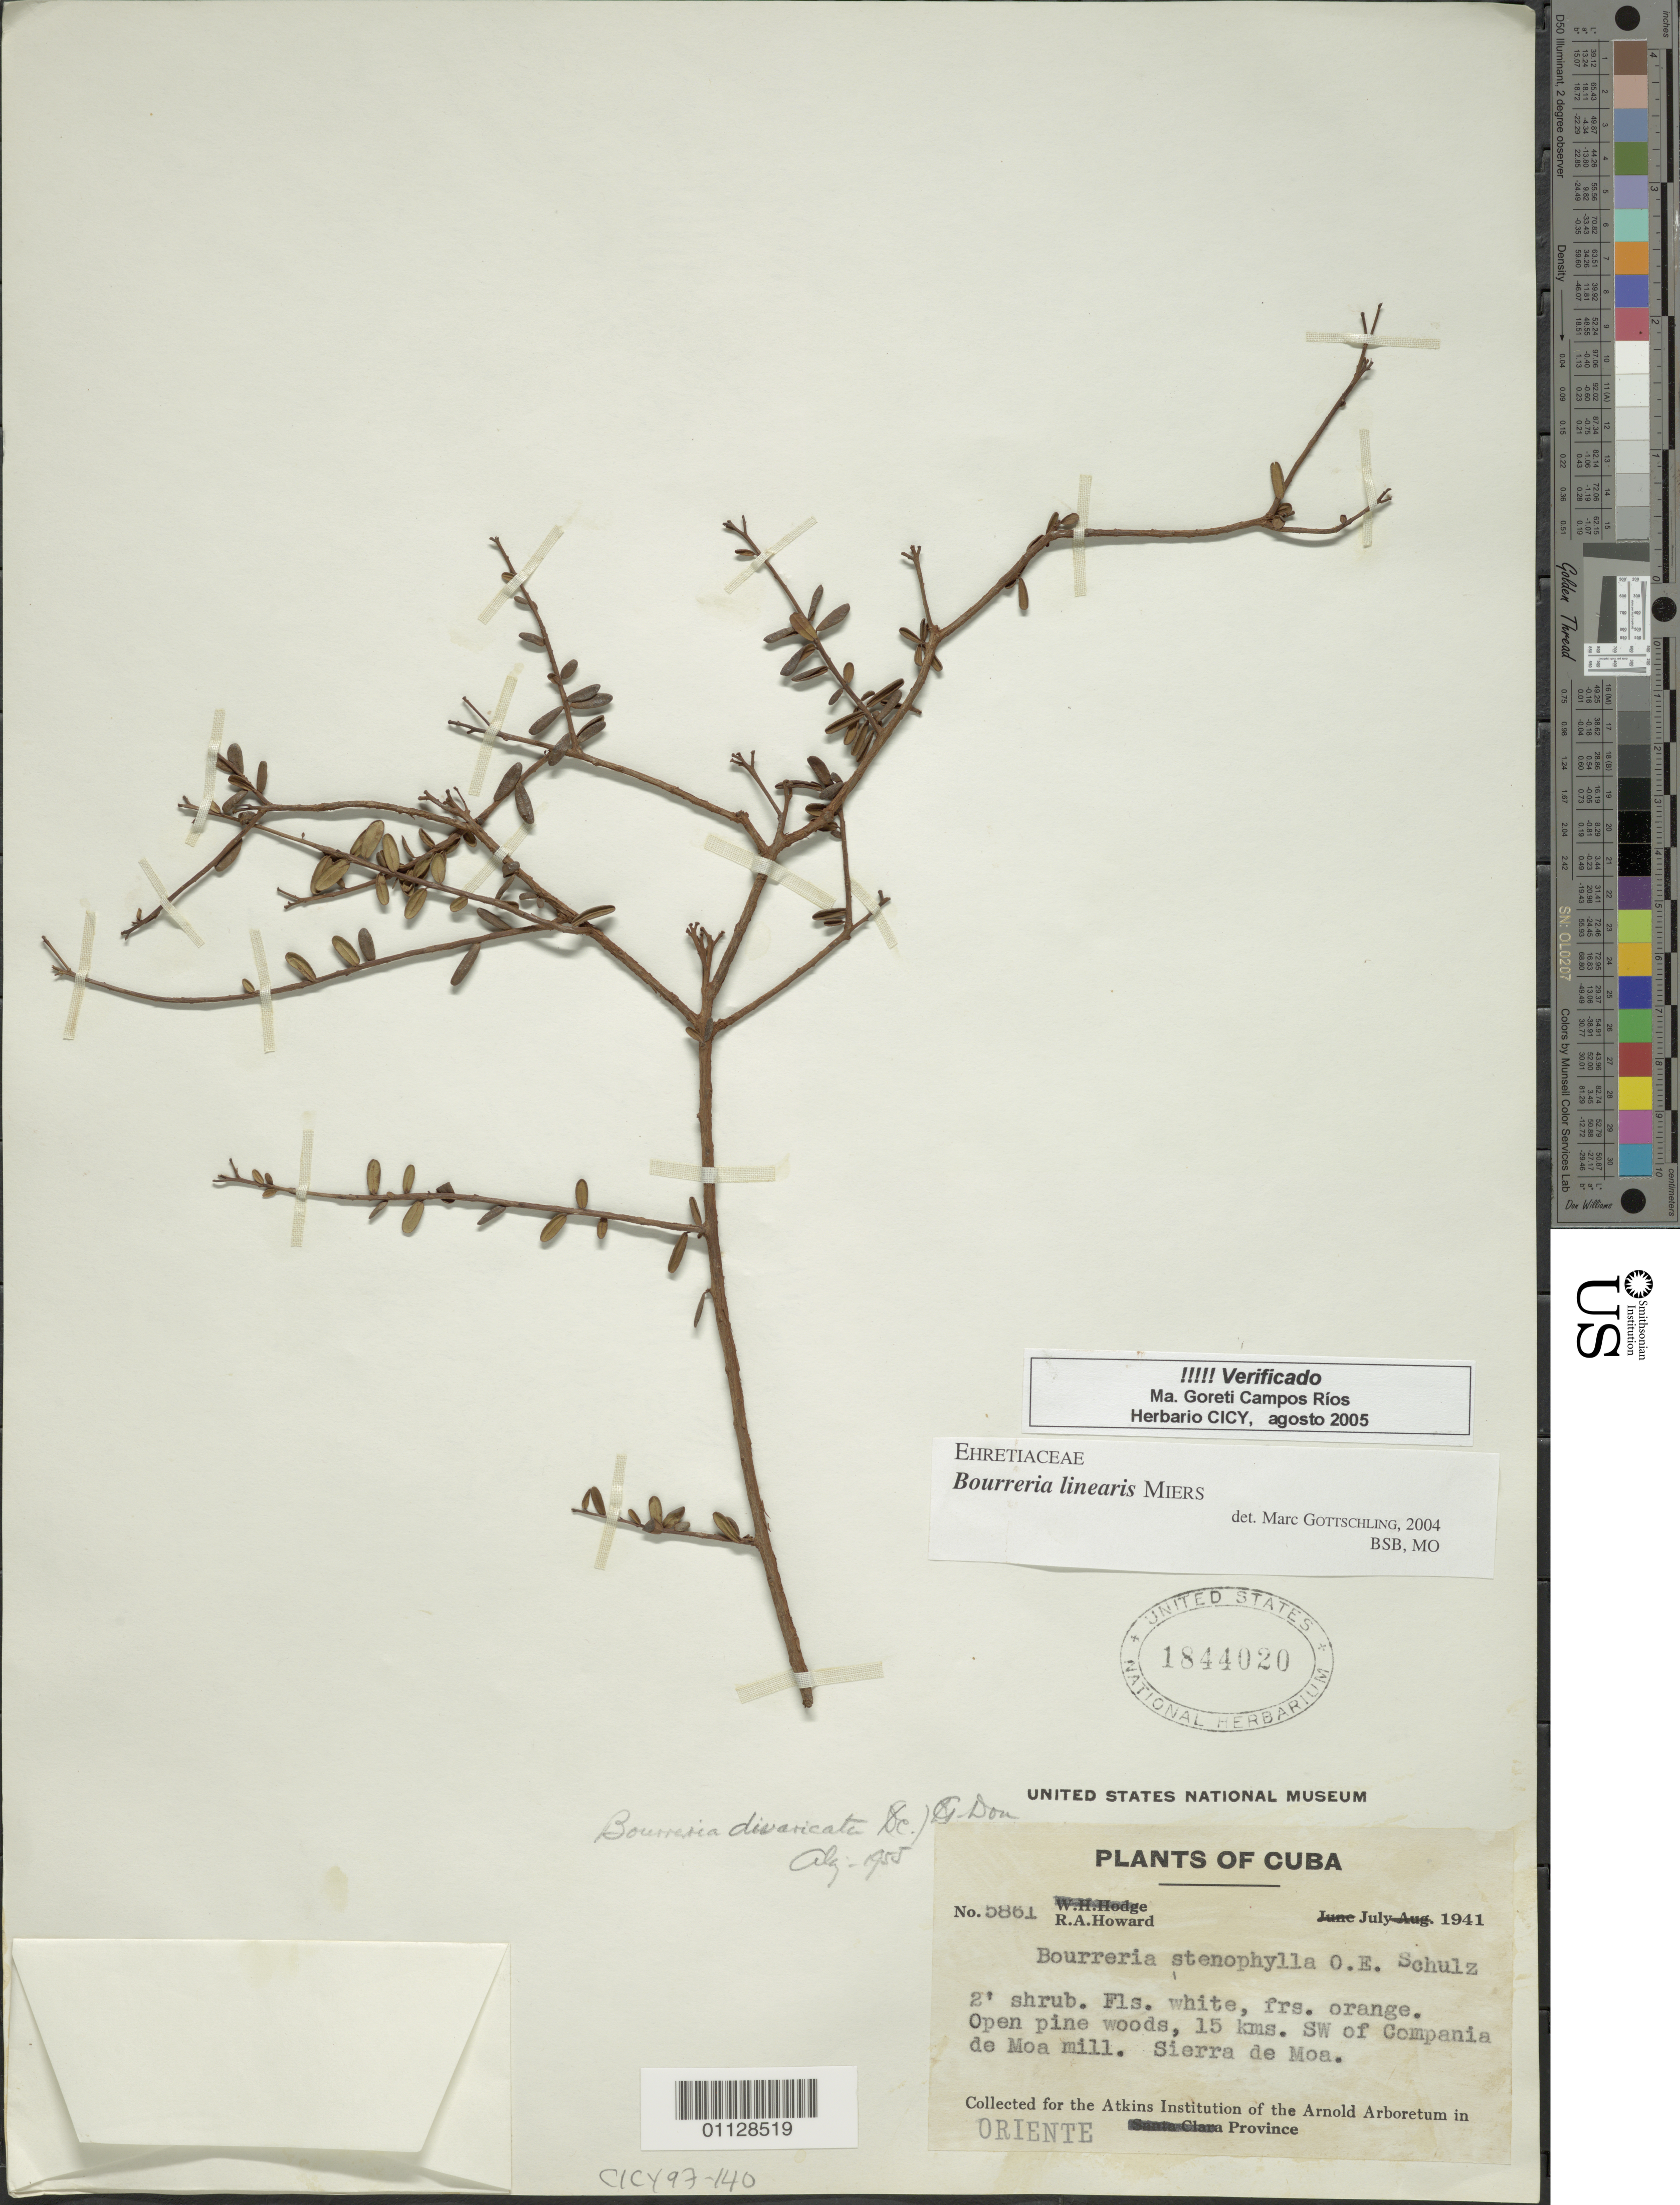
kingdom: Plantae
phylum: Tracheophyta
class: Magnoliopsida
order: Boraginales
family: Ehretiaceae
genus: Bourreria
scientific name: Bourreria linearis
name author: Miers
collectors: R. A. Howard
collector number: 5861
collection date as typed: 01 Jul 1941 to 31 Jul 1941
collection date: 1941-07-01/1941-07-31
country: Cuba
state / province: Holguín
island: Cuba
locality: Open pine woods, 15 km SW of Compania de Moa mill, Sierra de Moa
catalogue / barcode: US 1844020